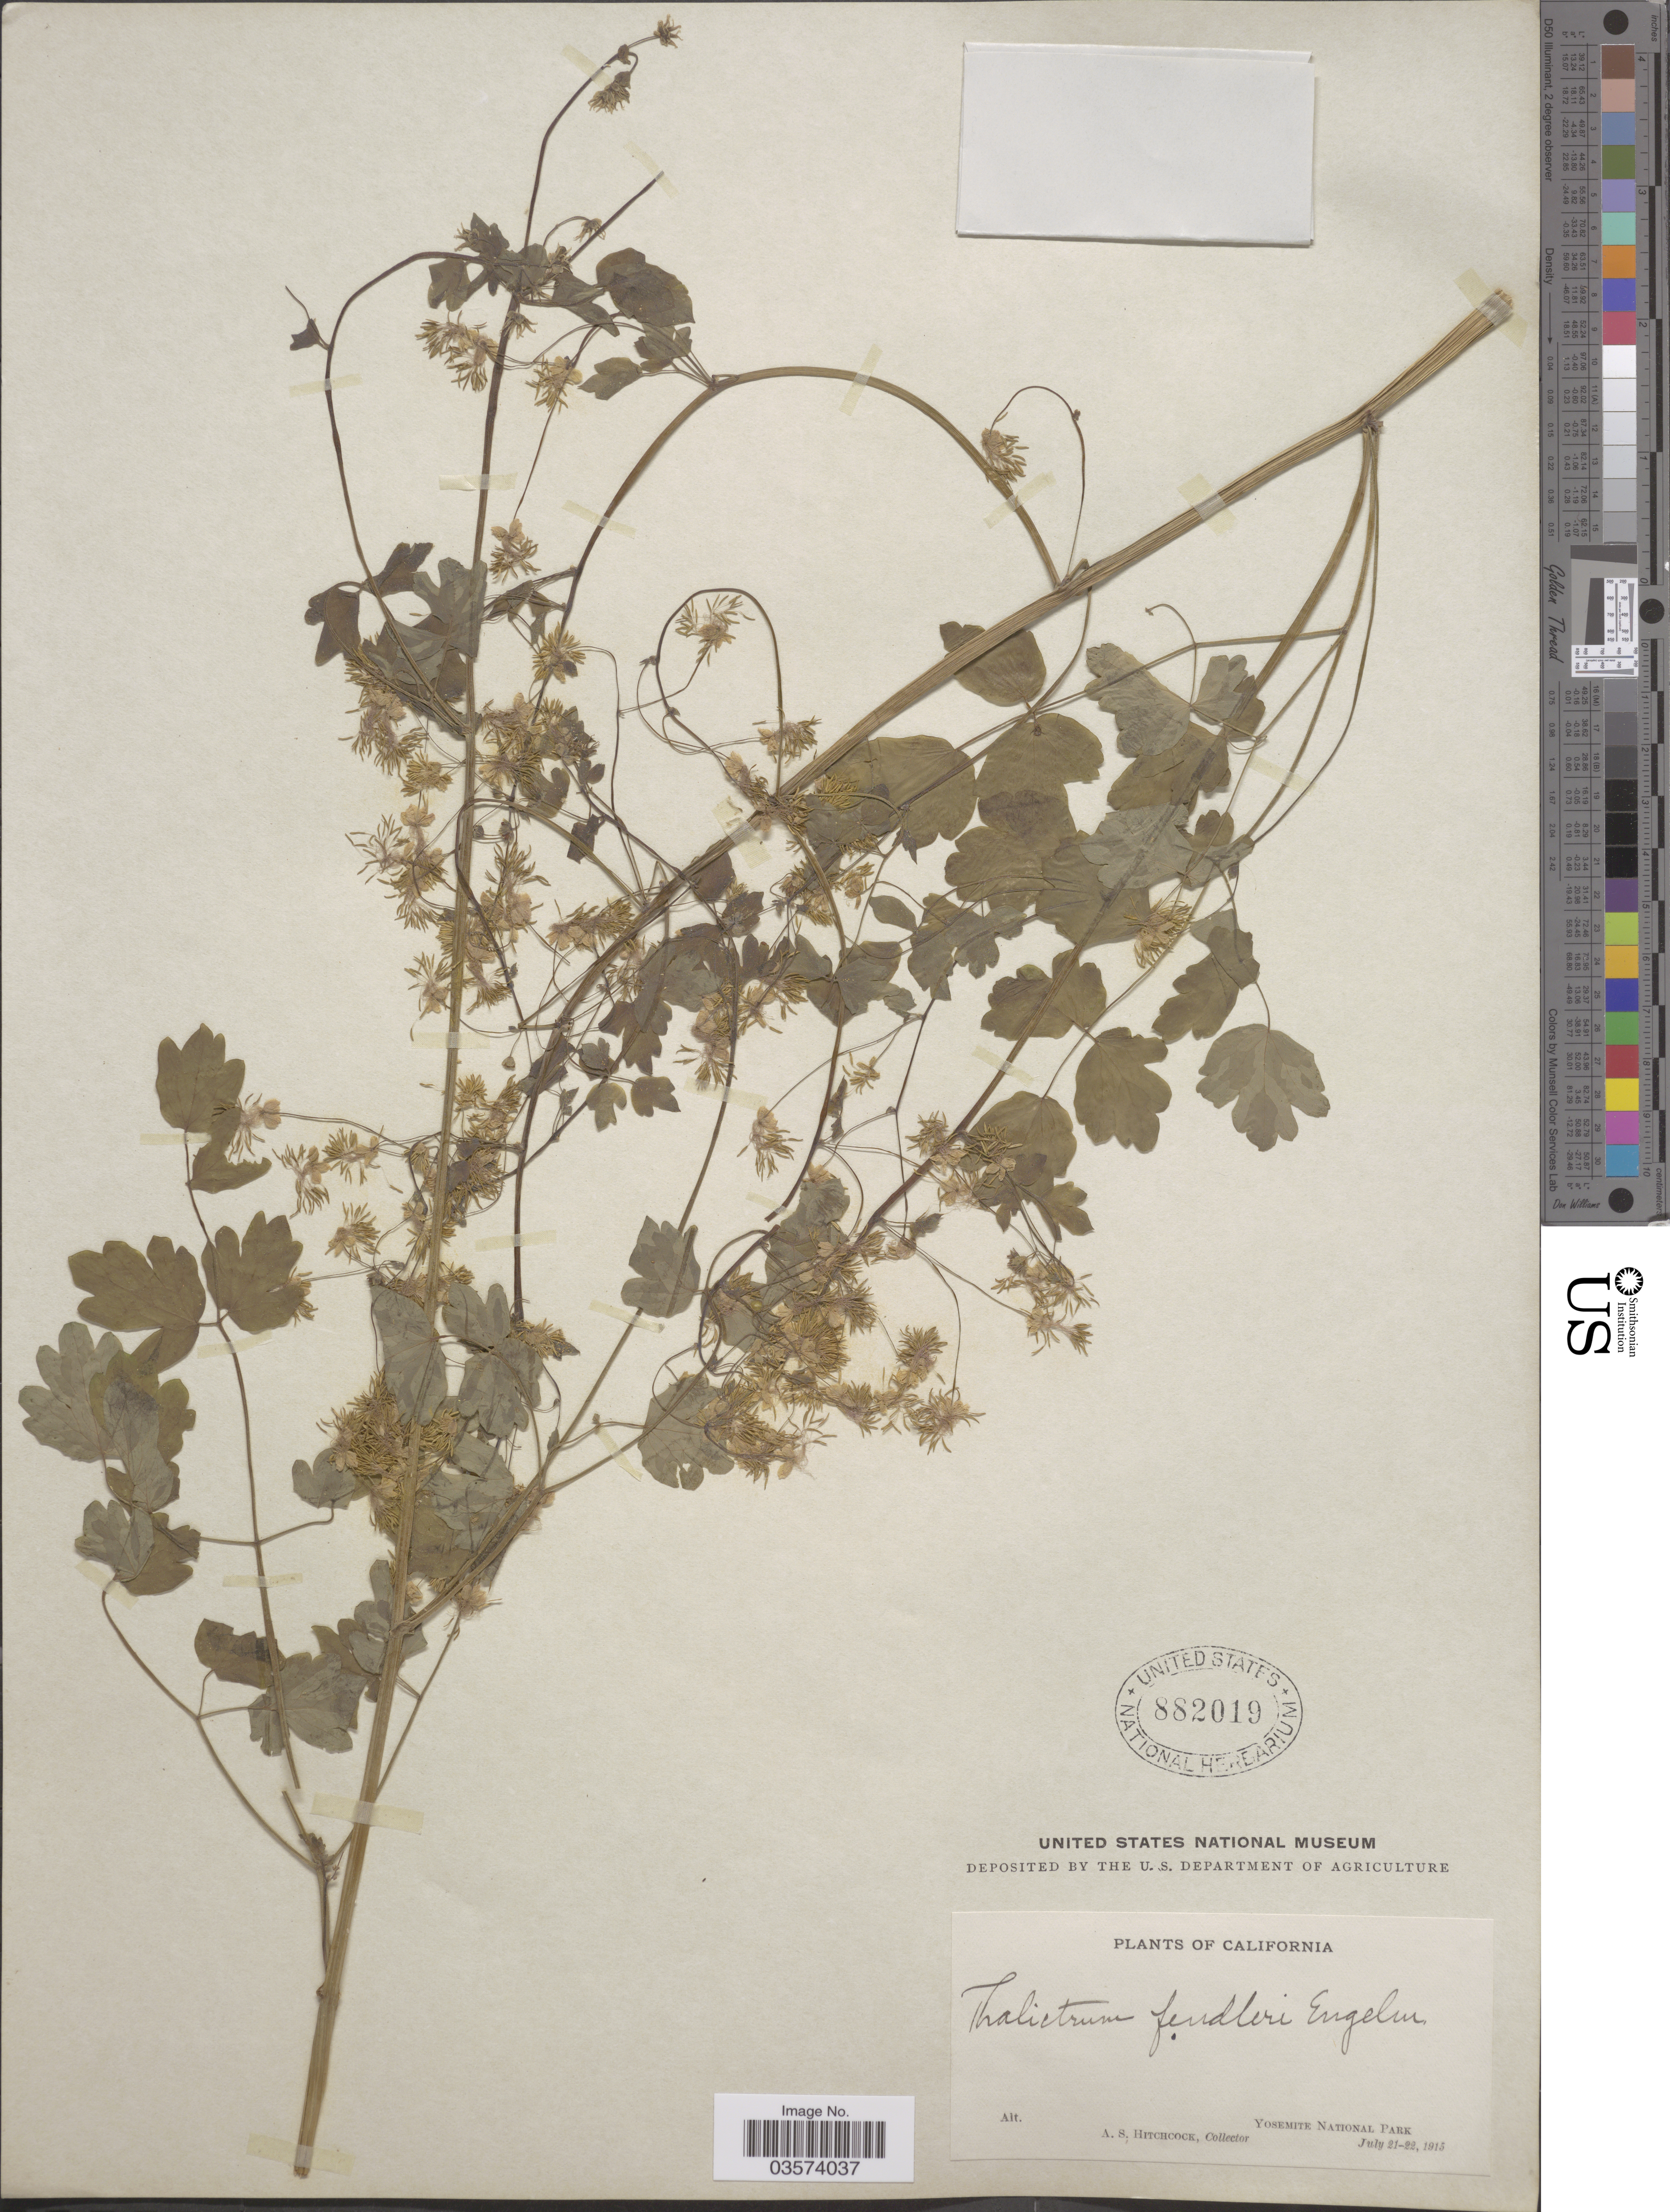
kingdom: Plantae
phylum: Tracheophyta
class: Magnoliopsida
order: Ranunculales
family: Ranunculaceae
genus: Thalictrum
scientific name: Thalictrum fendleri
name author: Engelm. ex A. Gray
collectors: A. S. Hitchcock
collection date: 1915-07-21/1915-07-22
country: United States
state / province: California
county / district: Mariposa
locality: Yosemite National Park.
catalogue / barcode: US 882019